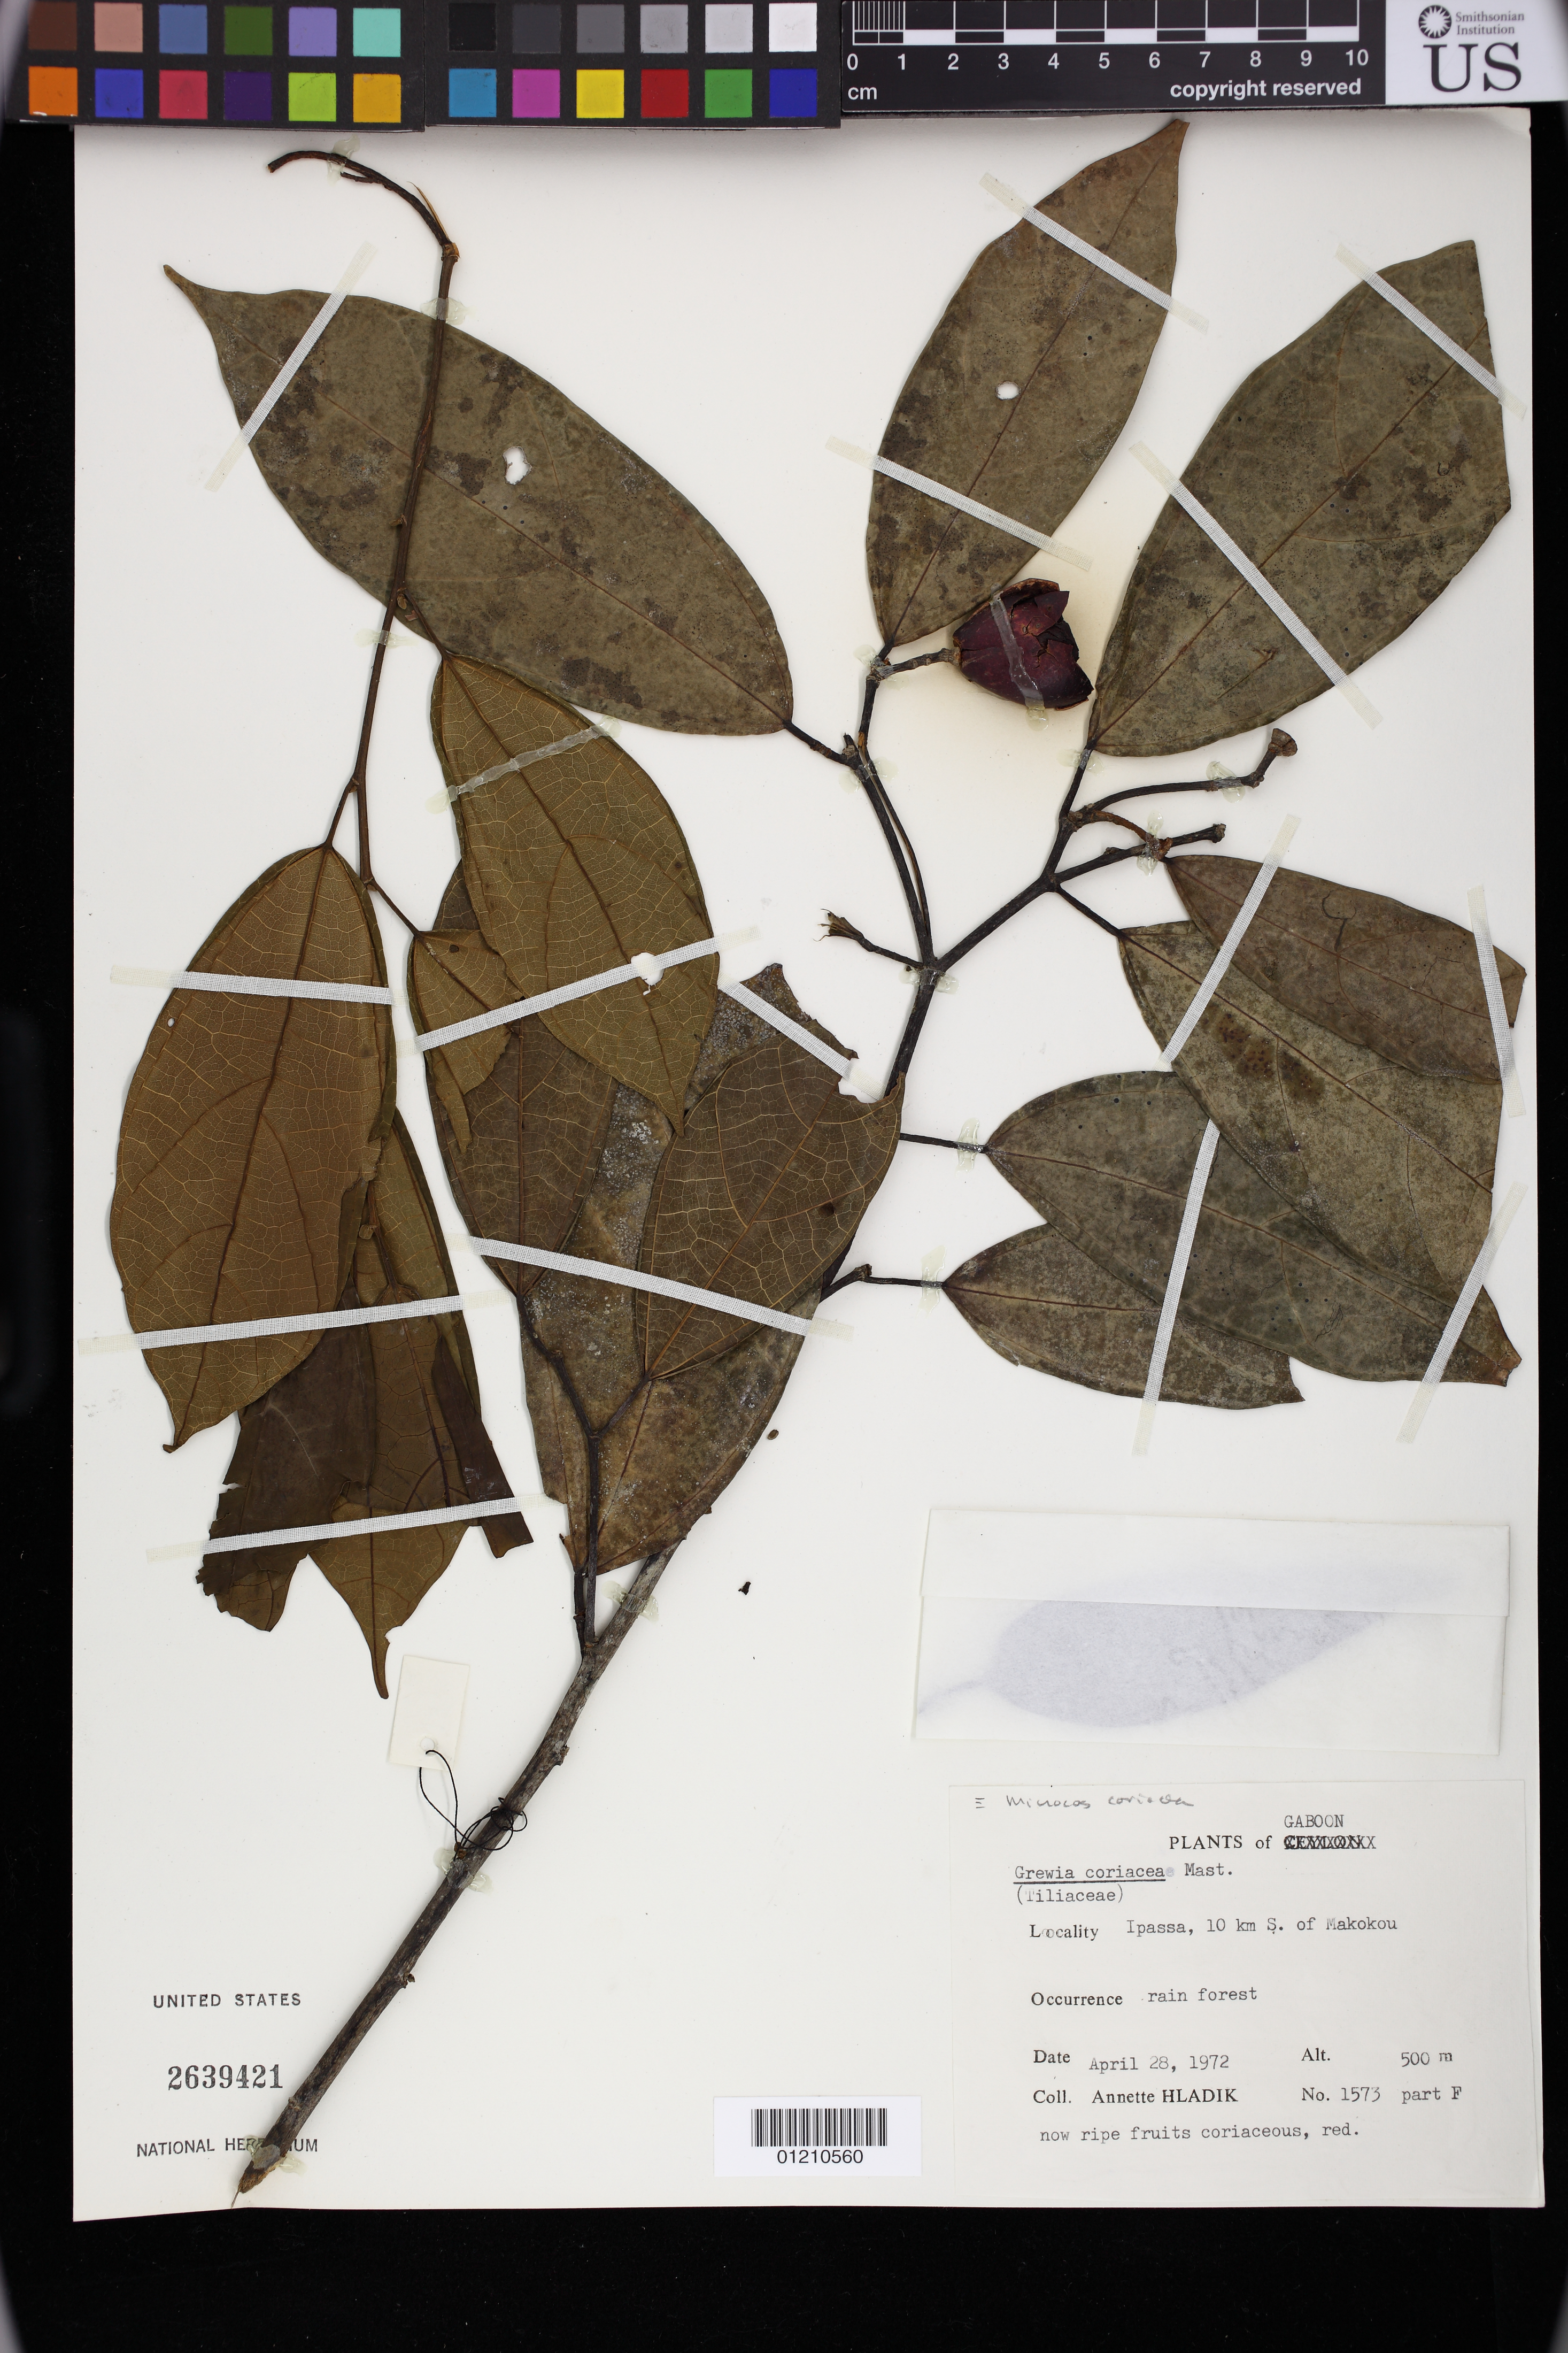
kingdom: Plantae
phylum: Tracheophyta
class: Magnoliopsida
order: Malvales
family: Malvaceae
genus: Microcos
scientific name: Microcos coriacea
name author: (Mast.) Burret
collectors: A. Hladik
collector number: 1573 part F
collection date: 1972-04-28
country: Gabon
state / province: Ogooue-Ivindo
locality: Ipassa, 10 km S. of Makokou. Rain forest.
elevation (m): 500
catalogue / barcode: US 2639421